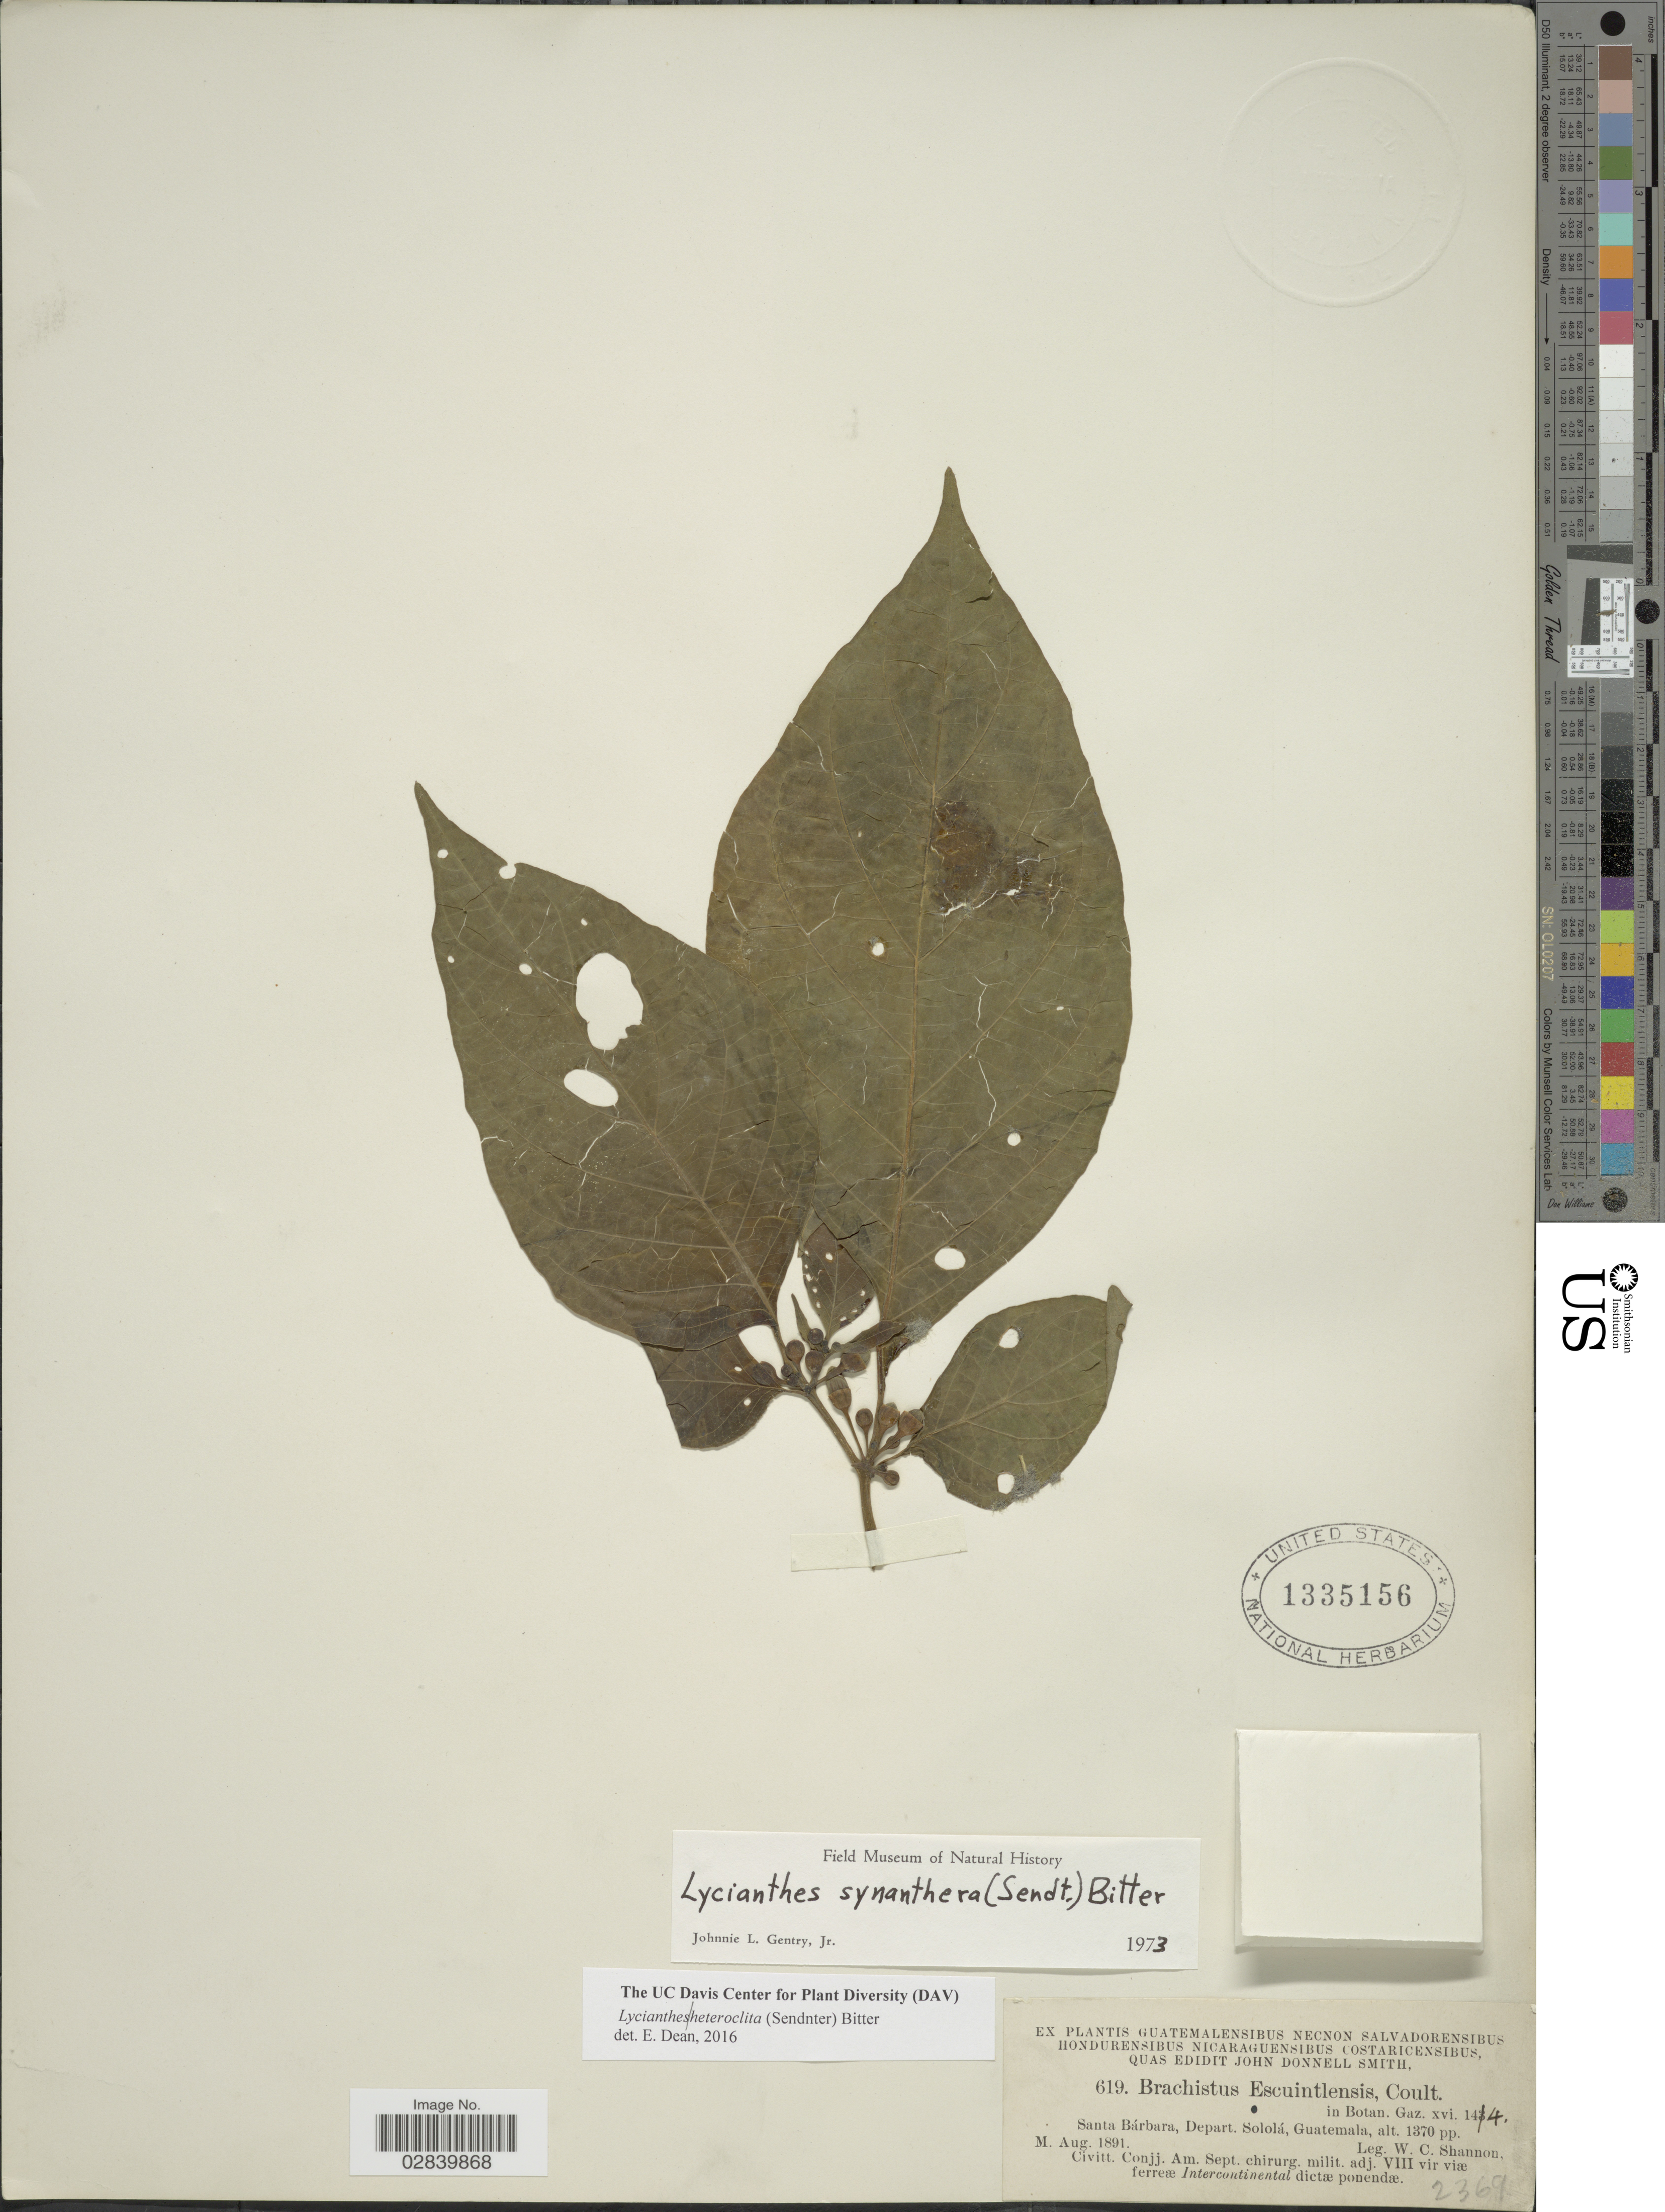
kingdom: Plantae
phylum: Tracheophyta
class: Magnoliopsida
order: Solanales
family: Solanaceae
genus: Lycianthes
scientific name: Lycianthes heteroclita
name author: (Sendtn.) Bitter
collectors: W. C. Shannon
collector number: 619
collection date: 1891-08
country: Guatemala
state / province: Sololá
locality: Santa Bárbara, Depart. Sololá.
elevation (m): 418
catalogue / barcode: US 1335156